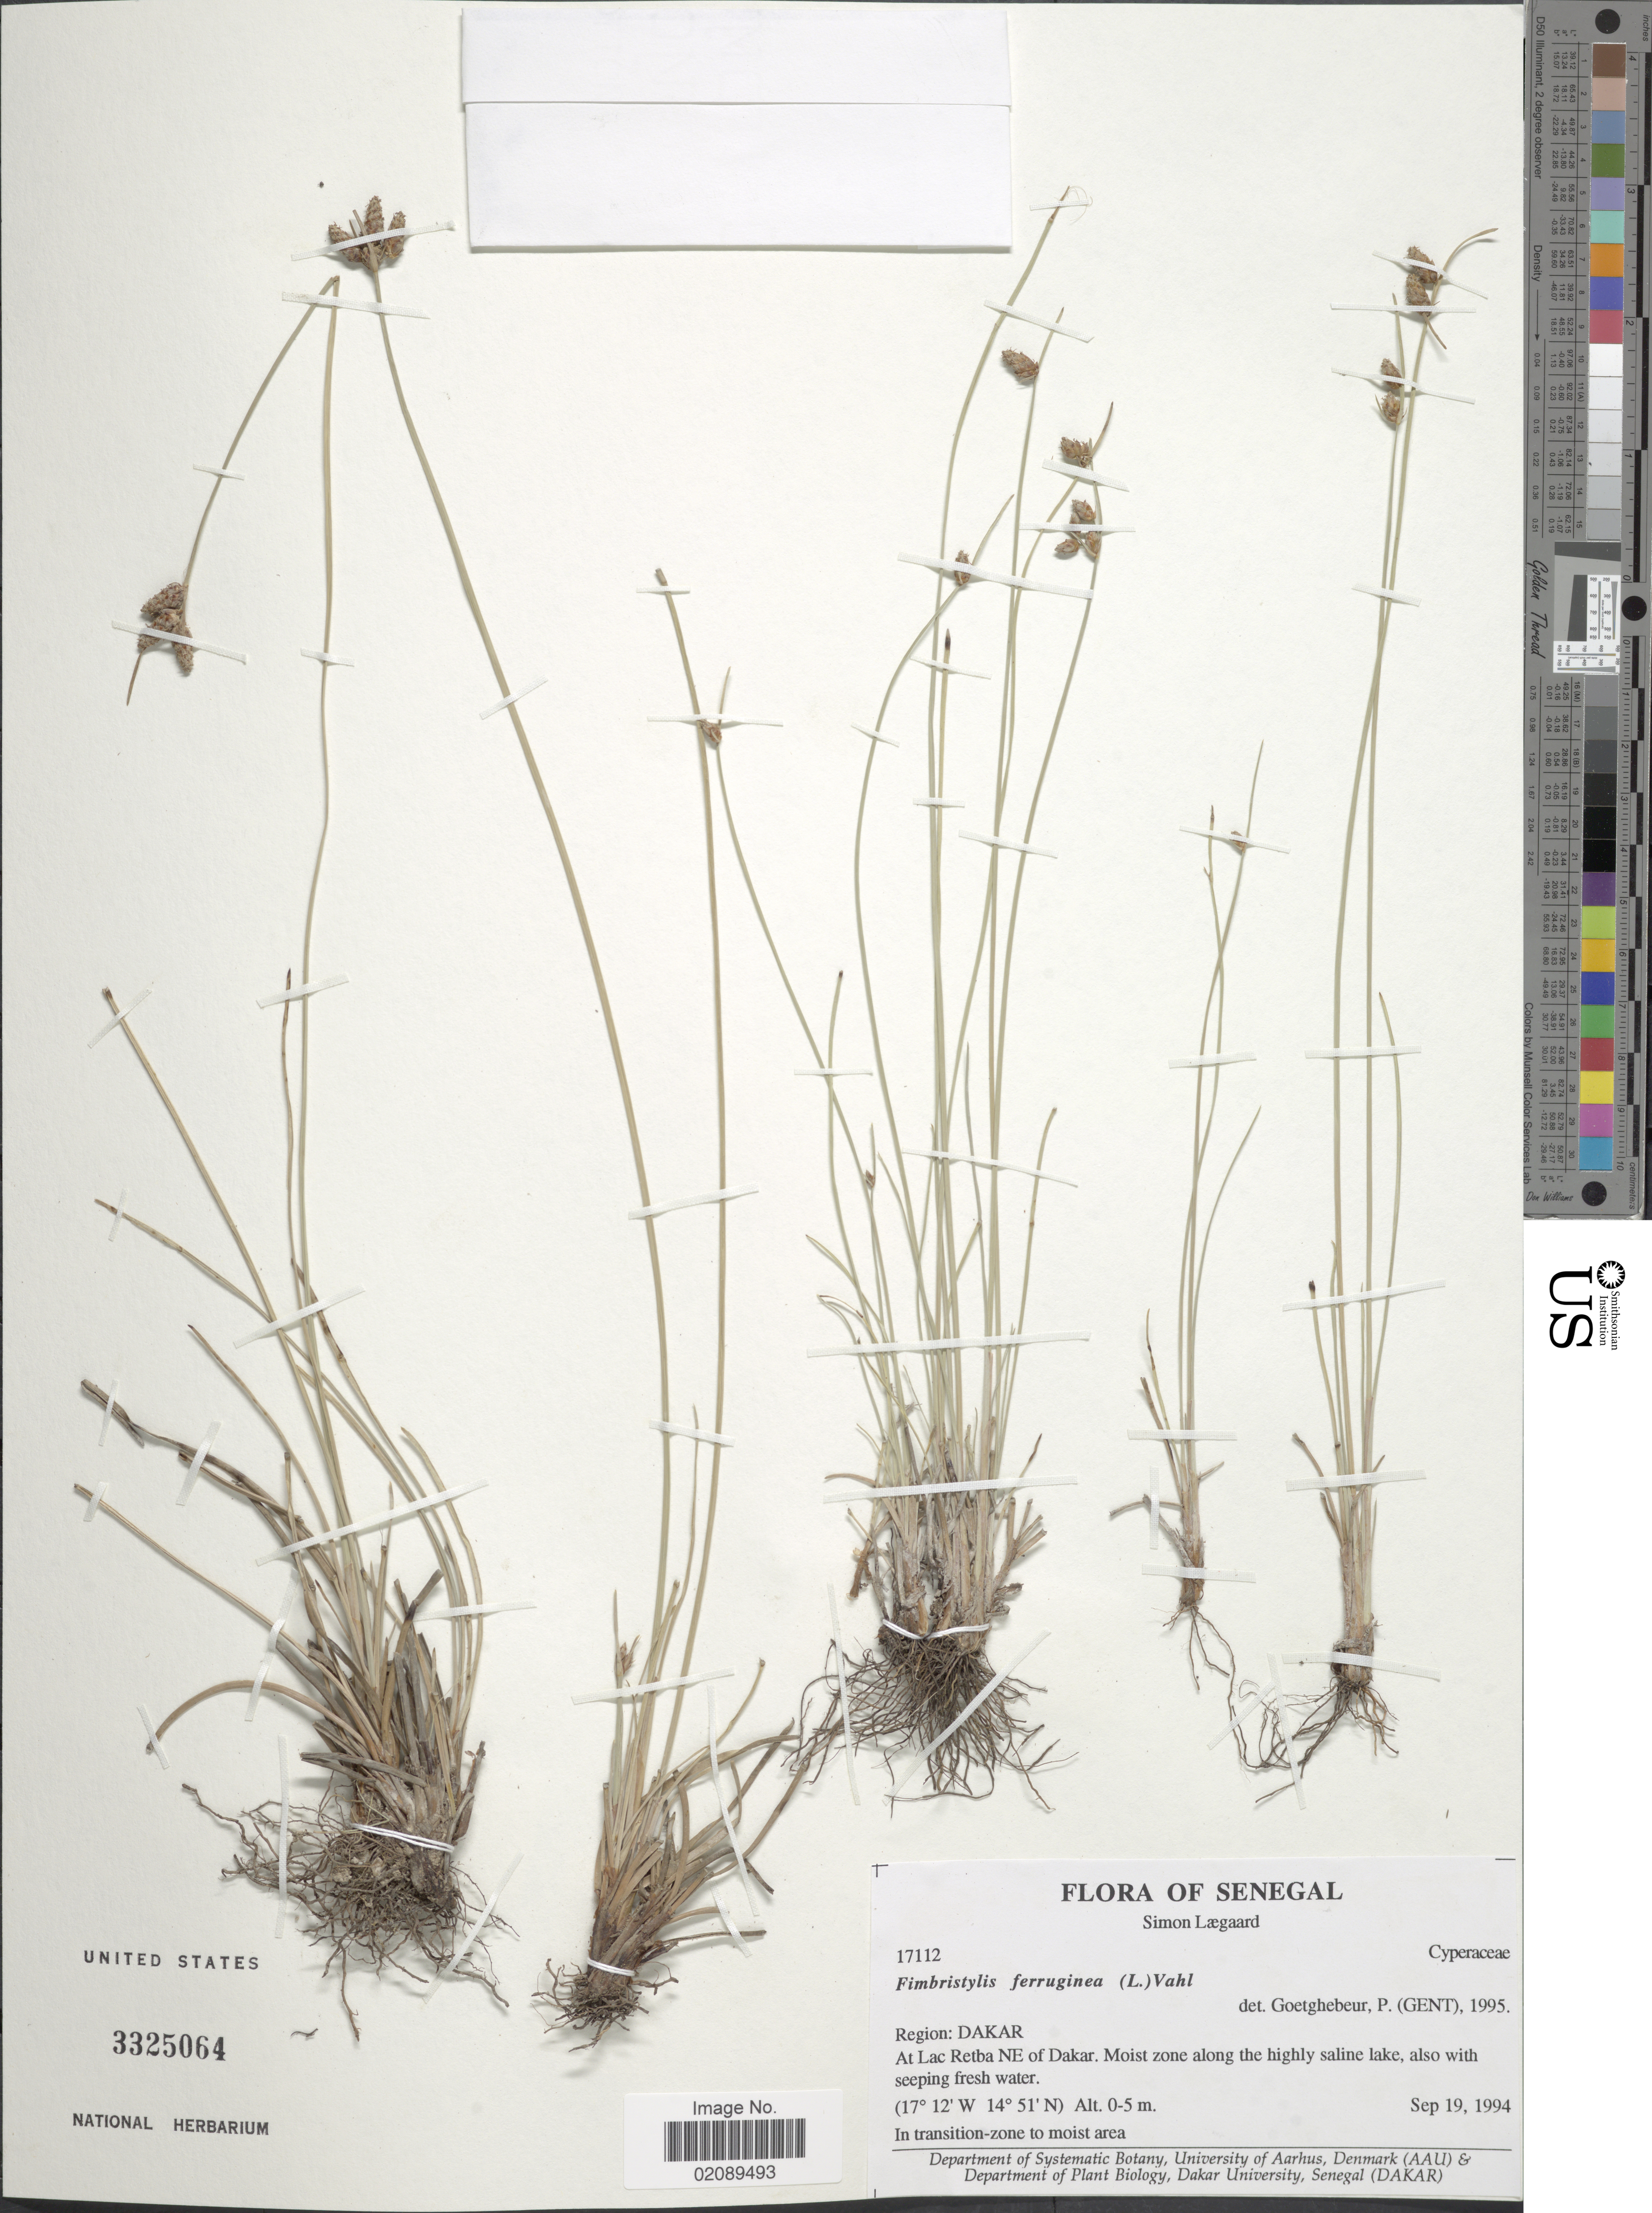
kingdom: Plantae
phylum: Tracheophyta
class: Liliopsida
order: Poales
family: Cyperaceae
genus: Fimbristylis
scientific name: Fimbristylis ferruginea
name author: (L.) Vahl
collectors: S. Lægaard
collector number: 17112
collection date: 1994-09-19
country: Senegal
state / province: Dakar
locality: At Lac Retba NE of Dakar, moist zone along the highly saline lake, also with seeping fresh water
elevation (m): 0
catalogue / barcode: US 3325064